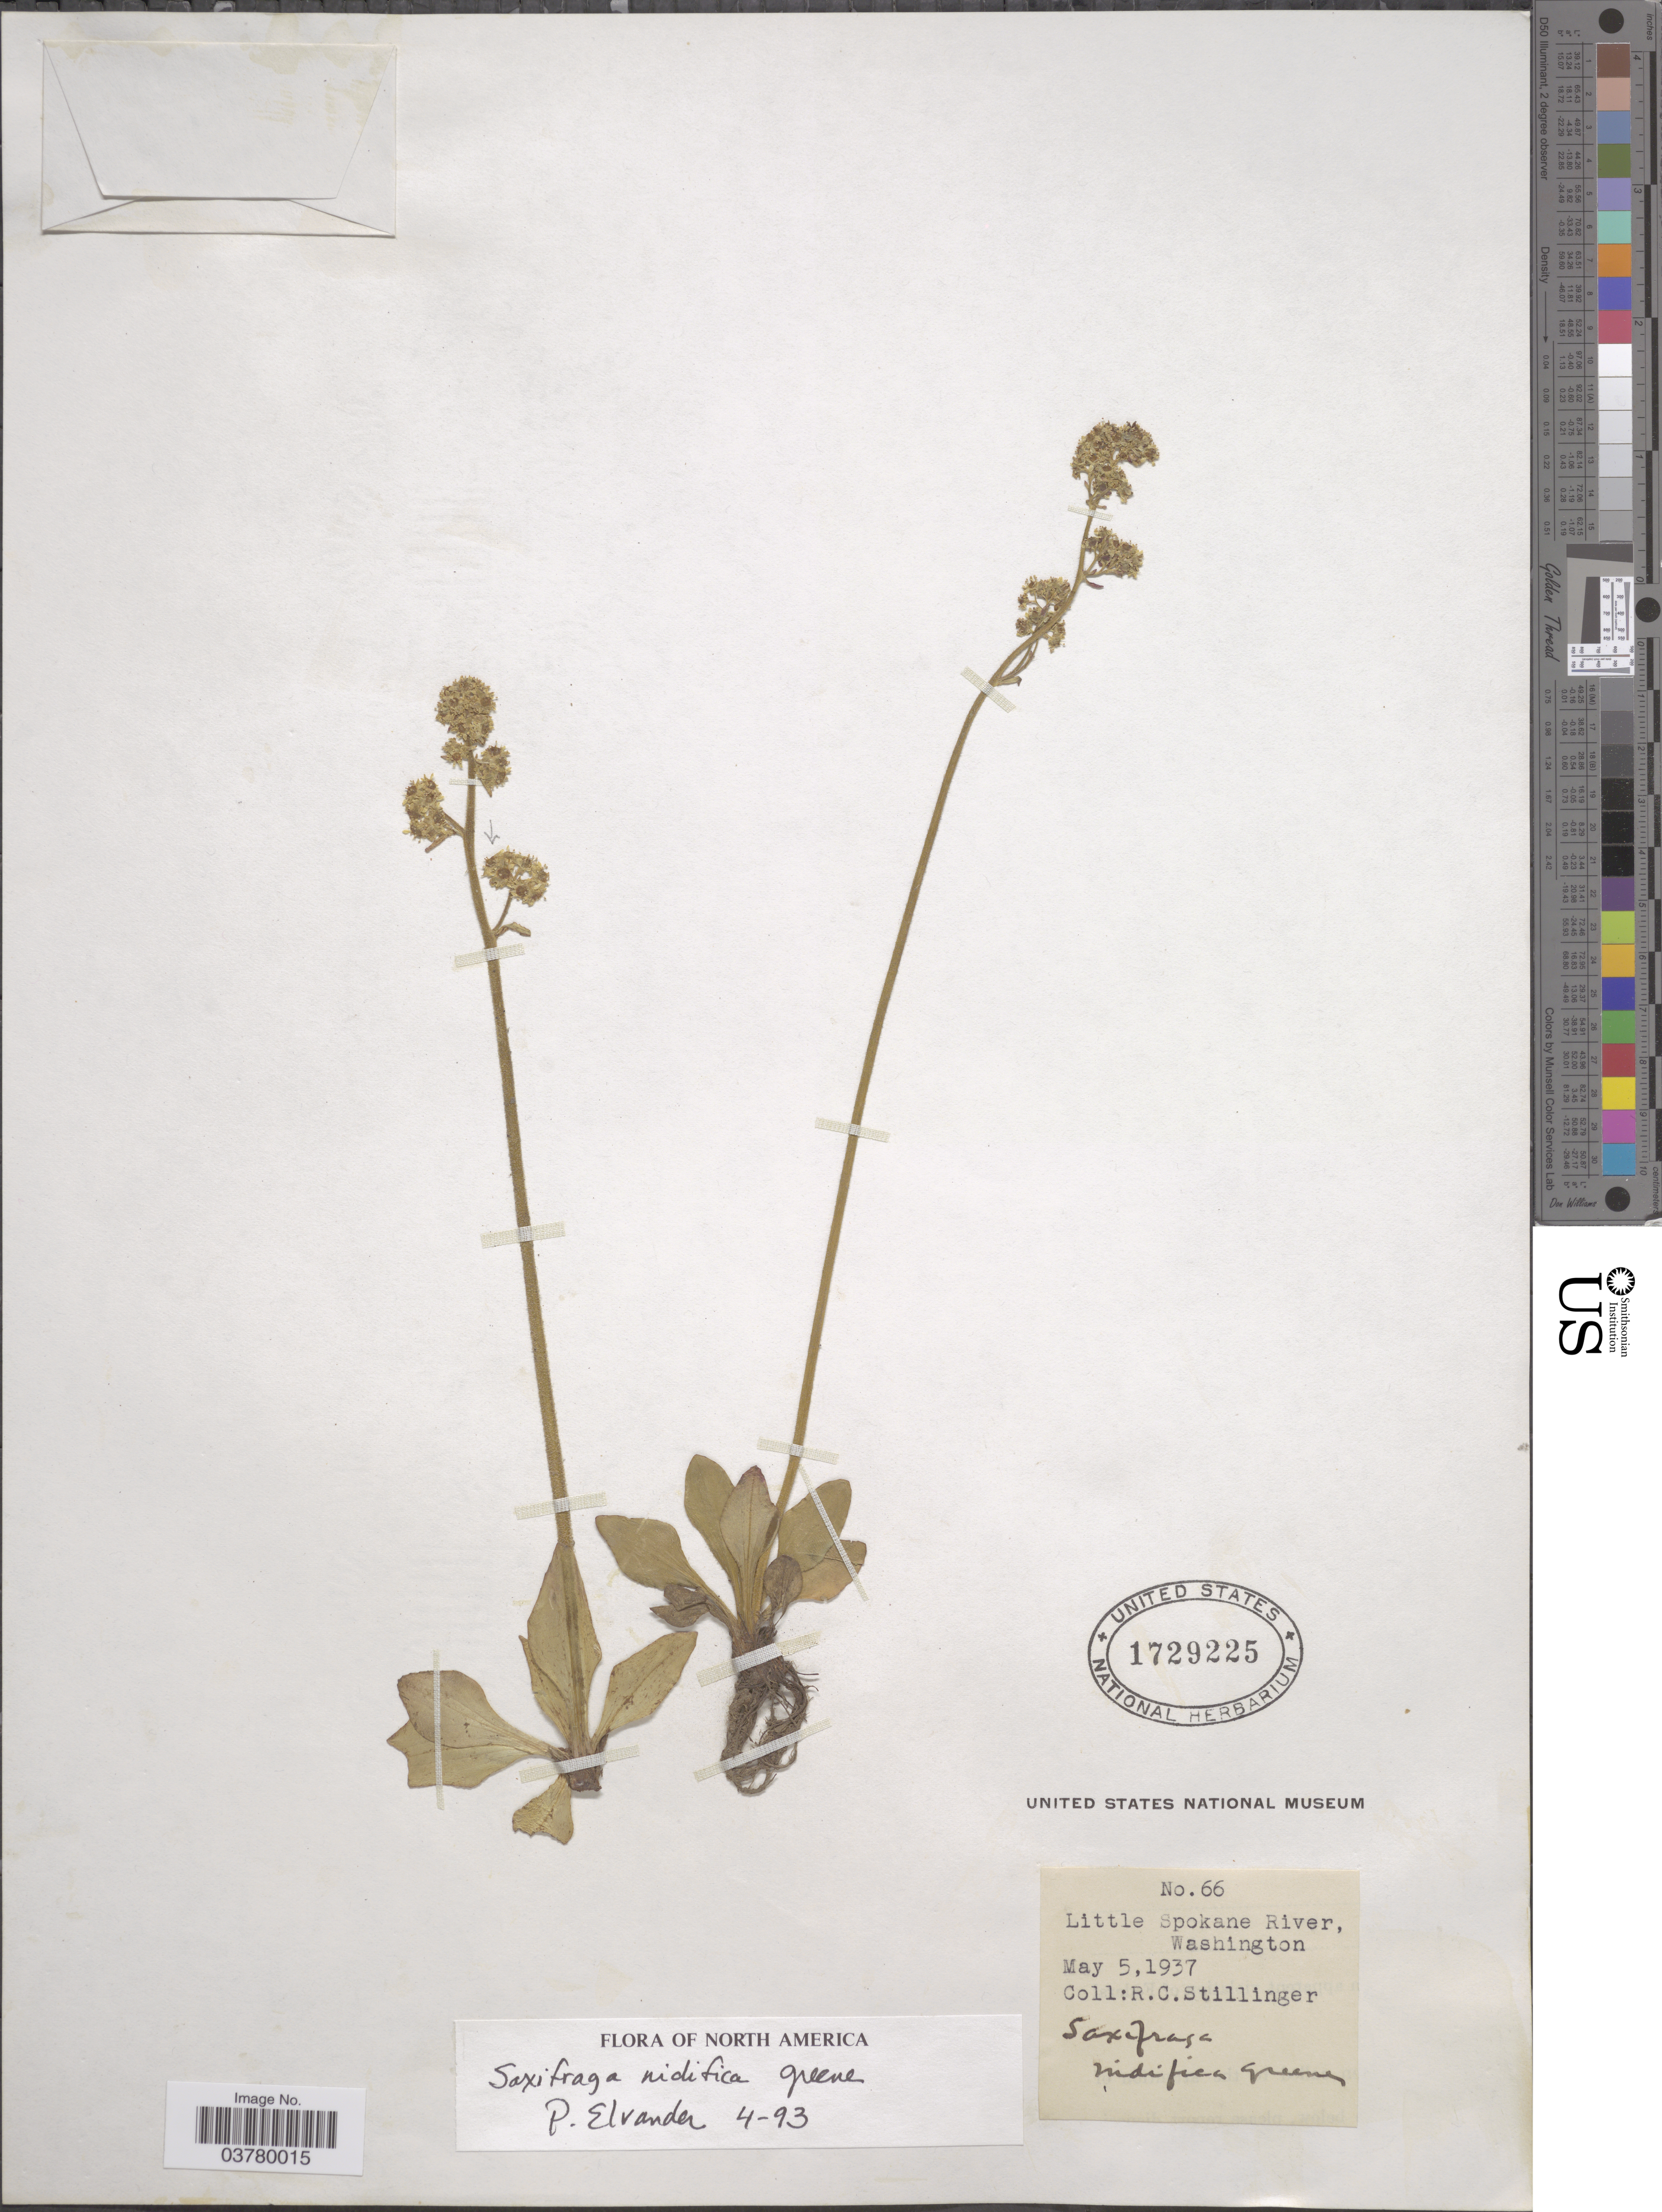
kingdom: Plantae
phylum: Tracheophyta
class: Magnoliopsida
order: Saxifragales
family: Saxifragaceae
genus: Micranthes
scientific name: Micranthes nidifica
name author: (Greene) Small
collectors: R. Stillinger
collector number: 66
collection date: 1937-05-05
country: United States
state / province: Washington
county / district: Spokane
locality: Little Spokane River.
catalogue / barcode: US 1729225